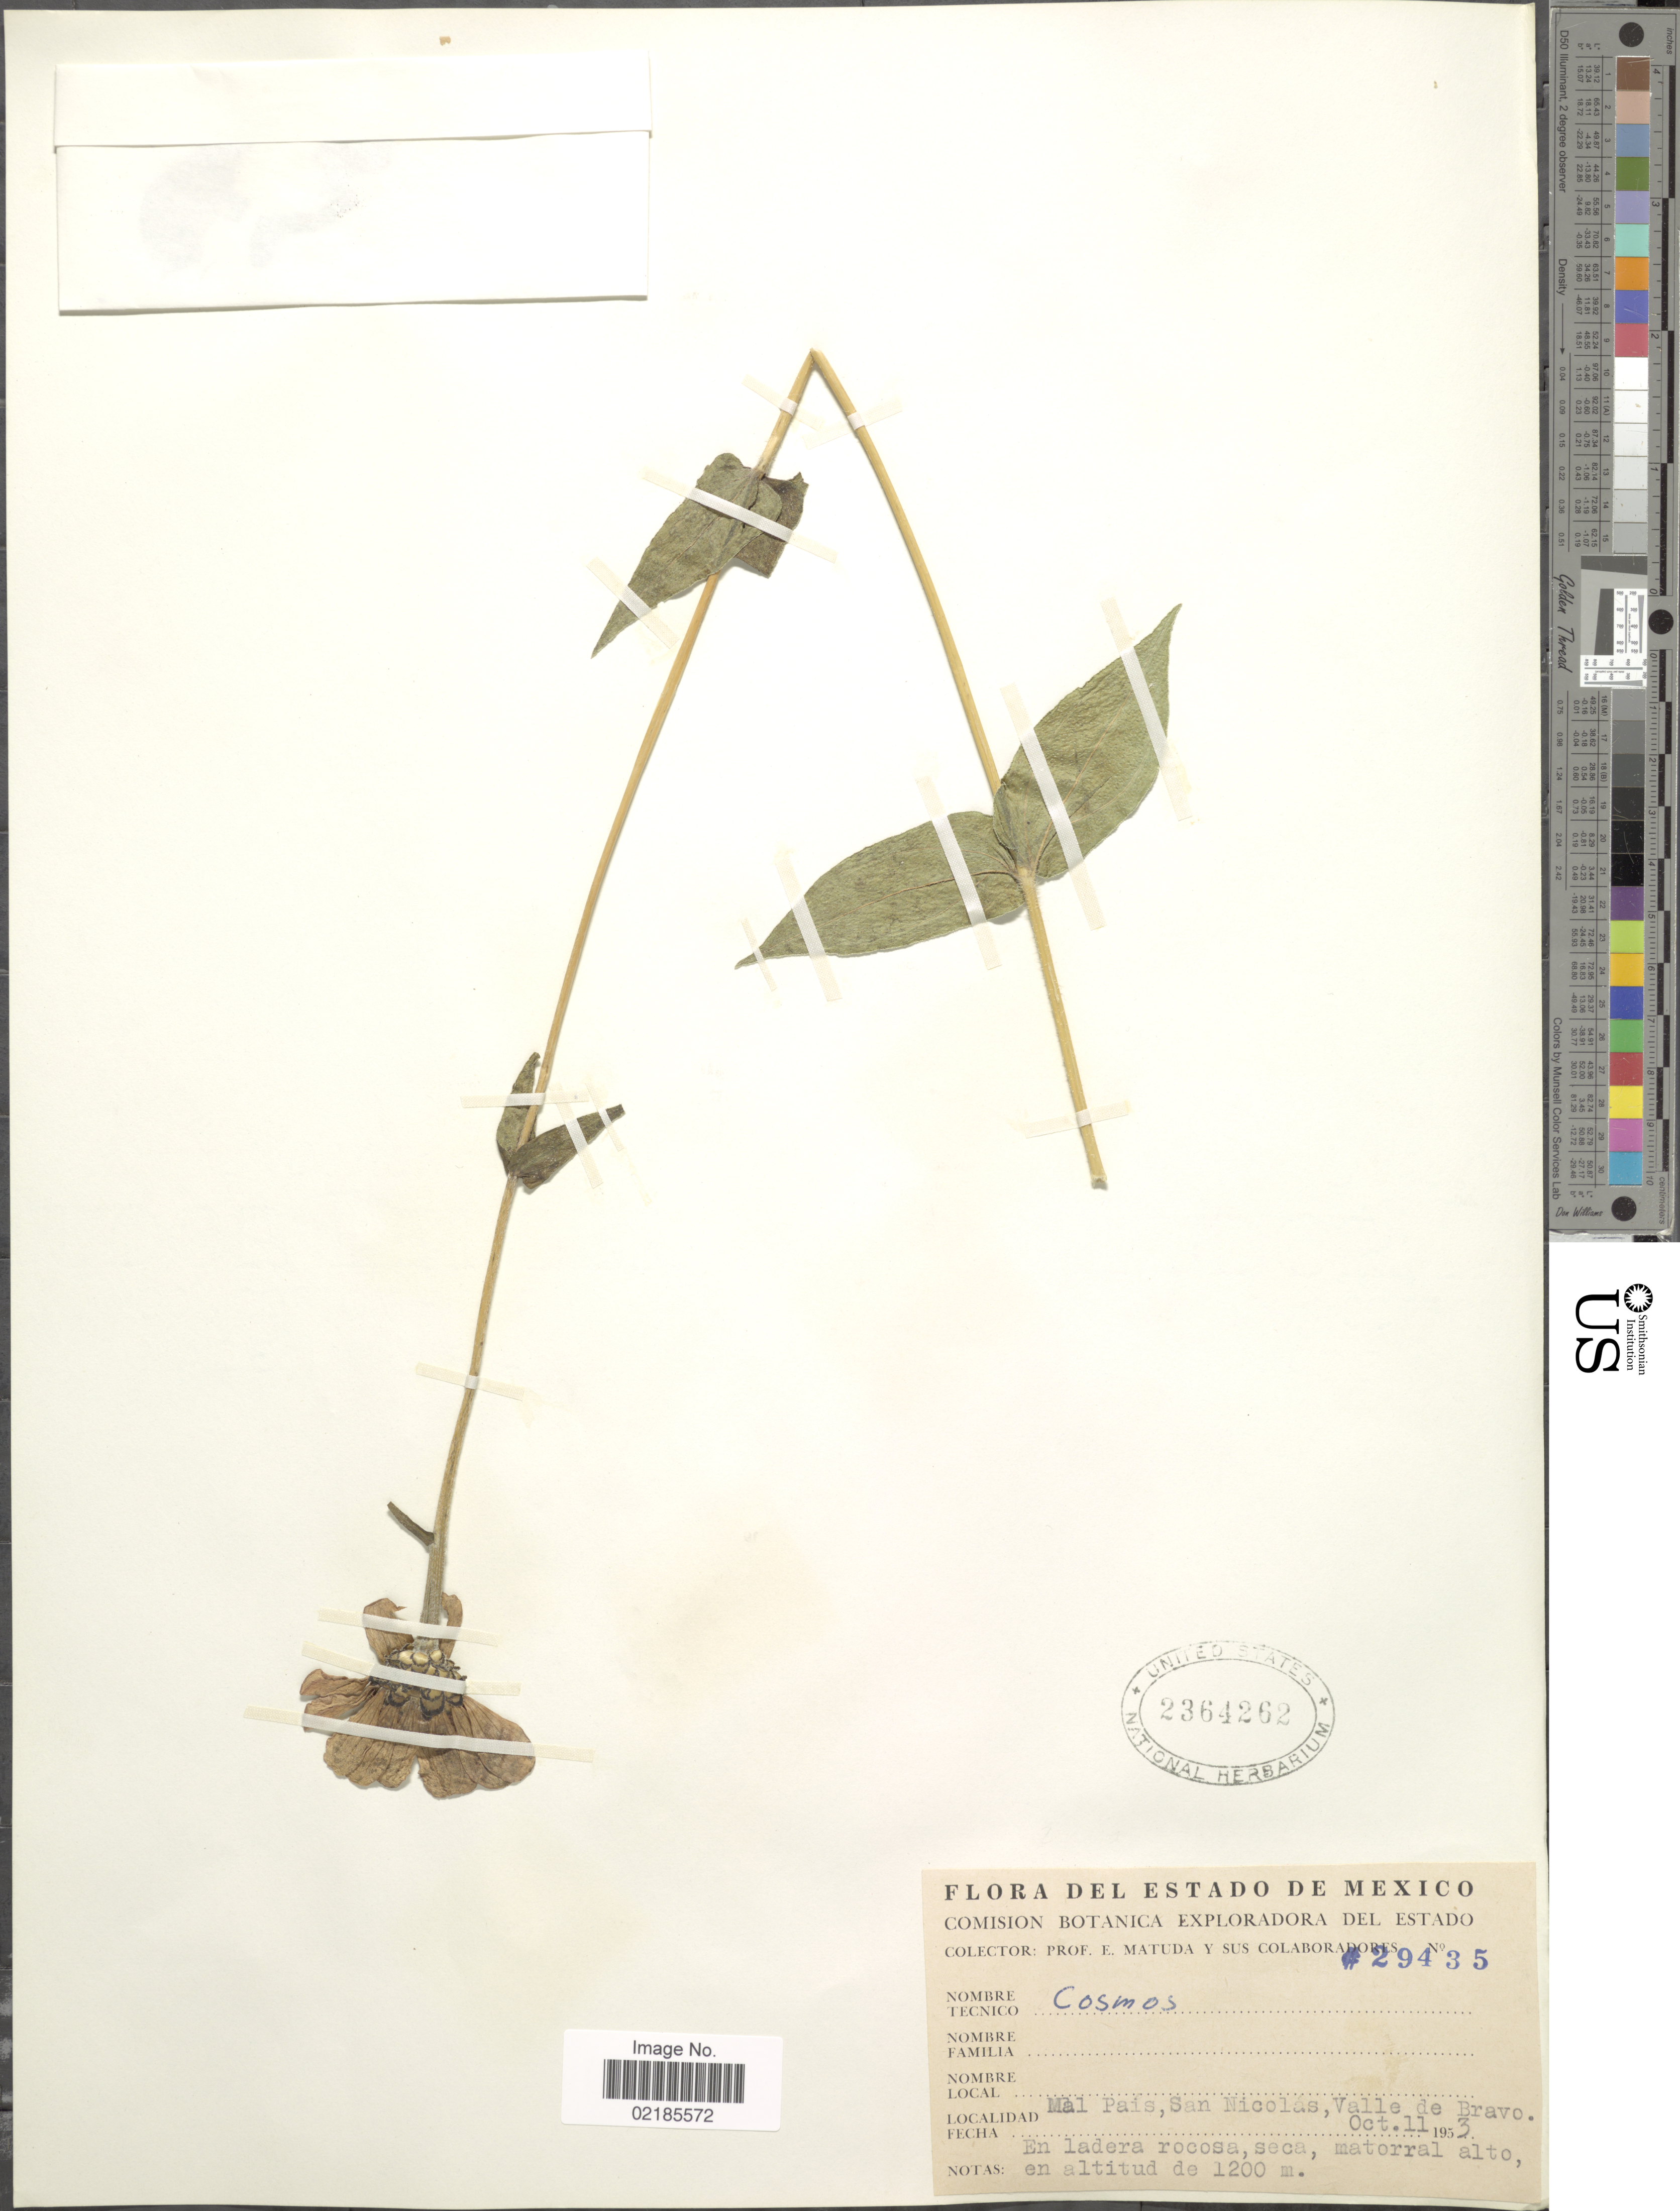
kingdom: Plantae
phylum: Tracheophyta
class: Magnoliopsida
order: Asterales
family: Asteraceae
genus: Zinnia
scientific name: Zinnia peruviana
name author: (L.) L.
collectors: E. Matuda & et al.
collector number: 29435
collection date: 1953-10-11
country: Mexico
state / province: México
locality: Mal pais, San Nicolas, Valle de Bravo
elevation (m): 1200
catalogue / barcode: US 2364262